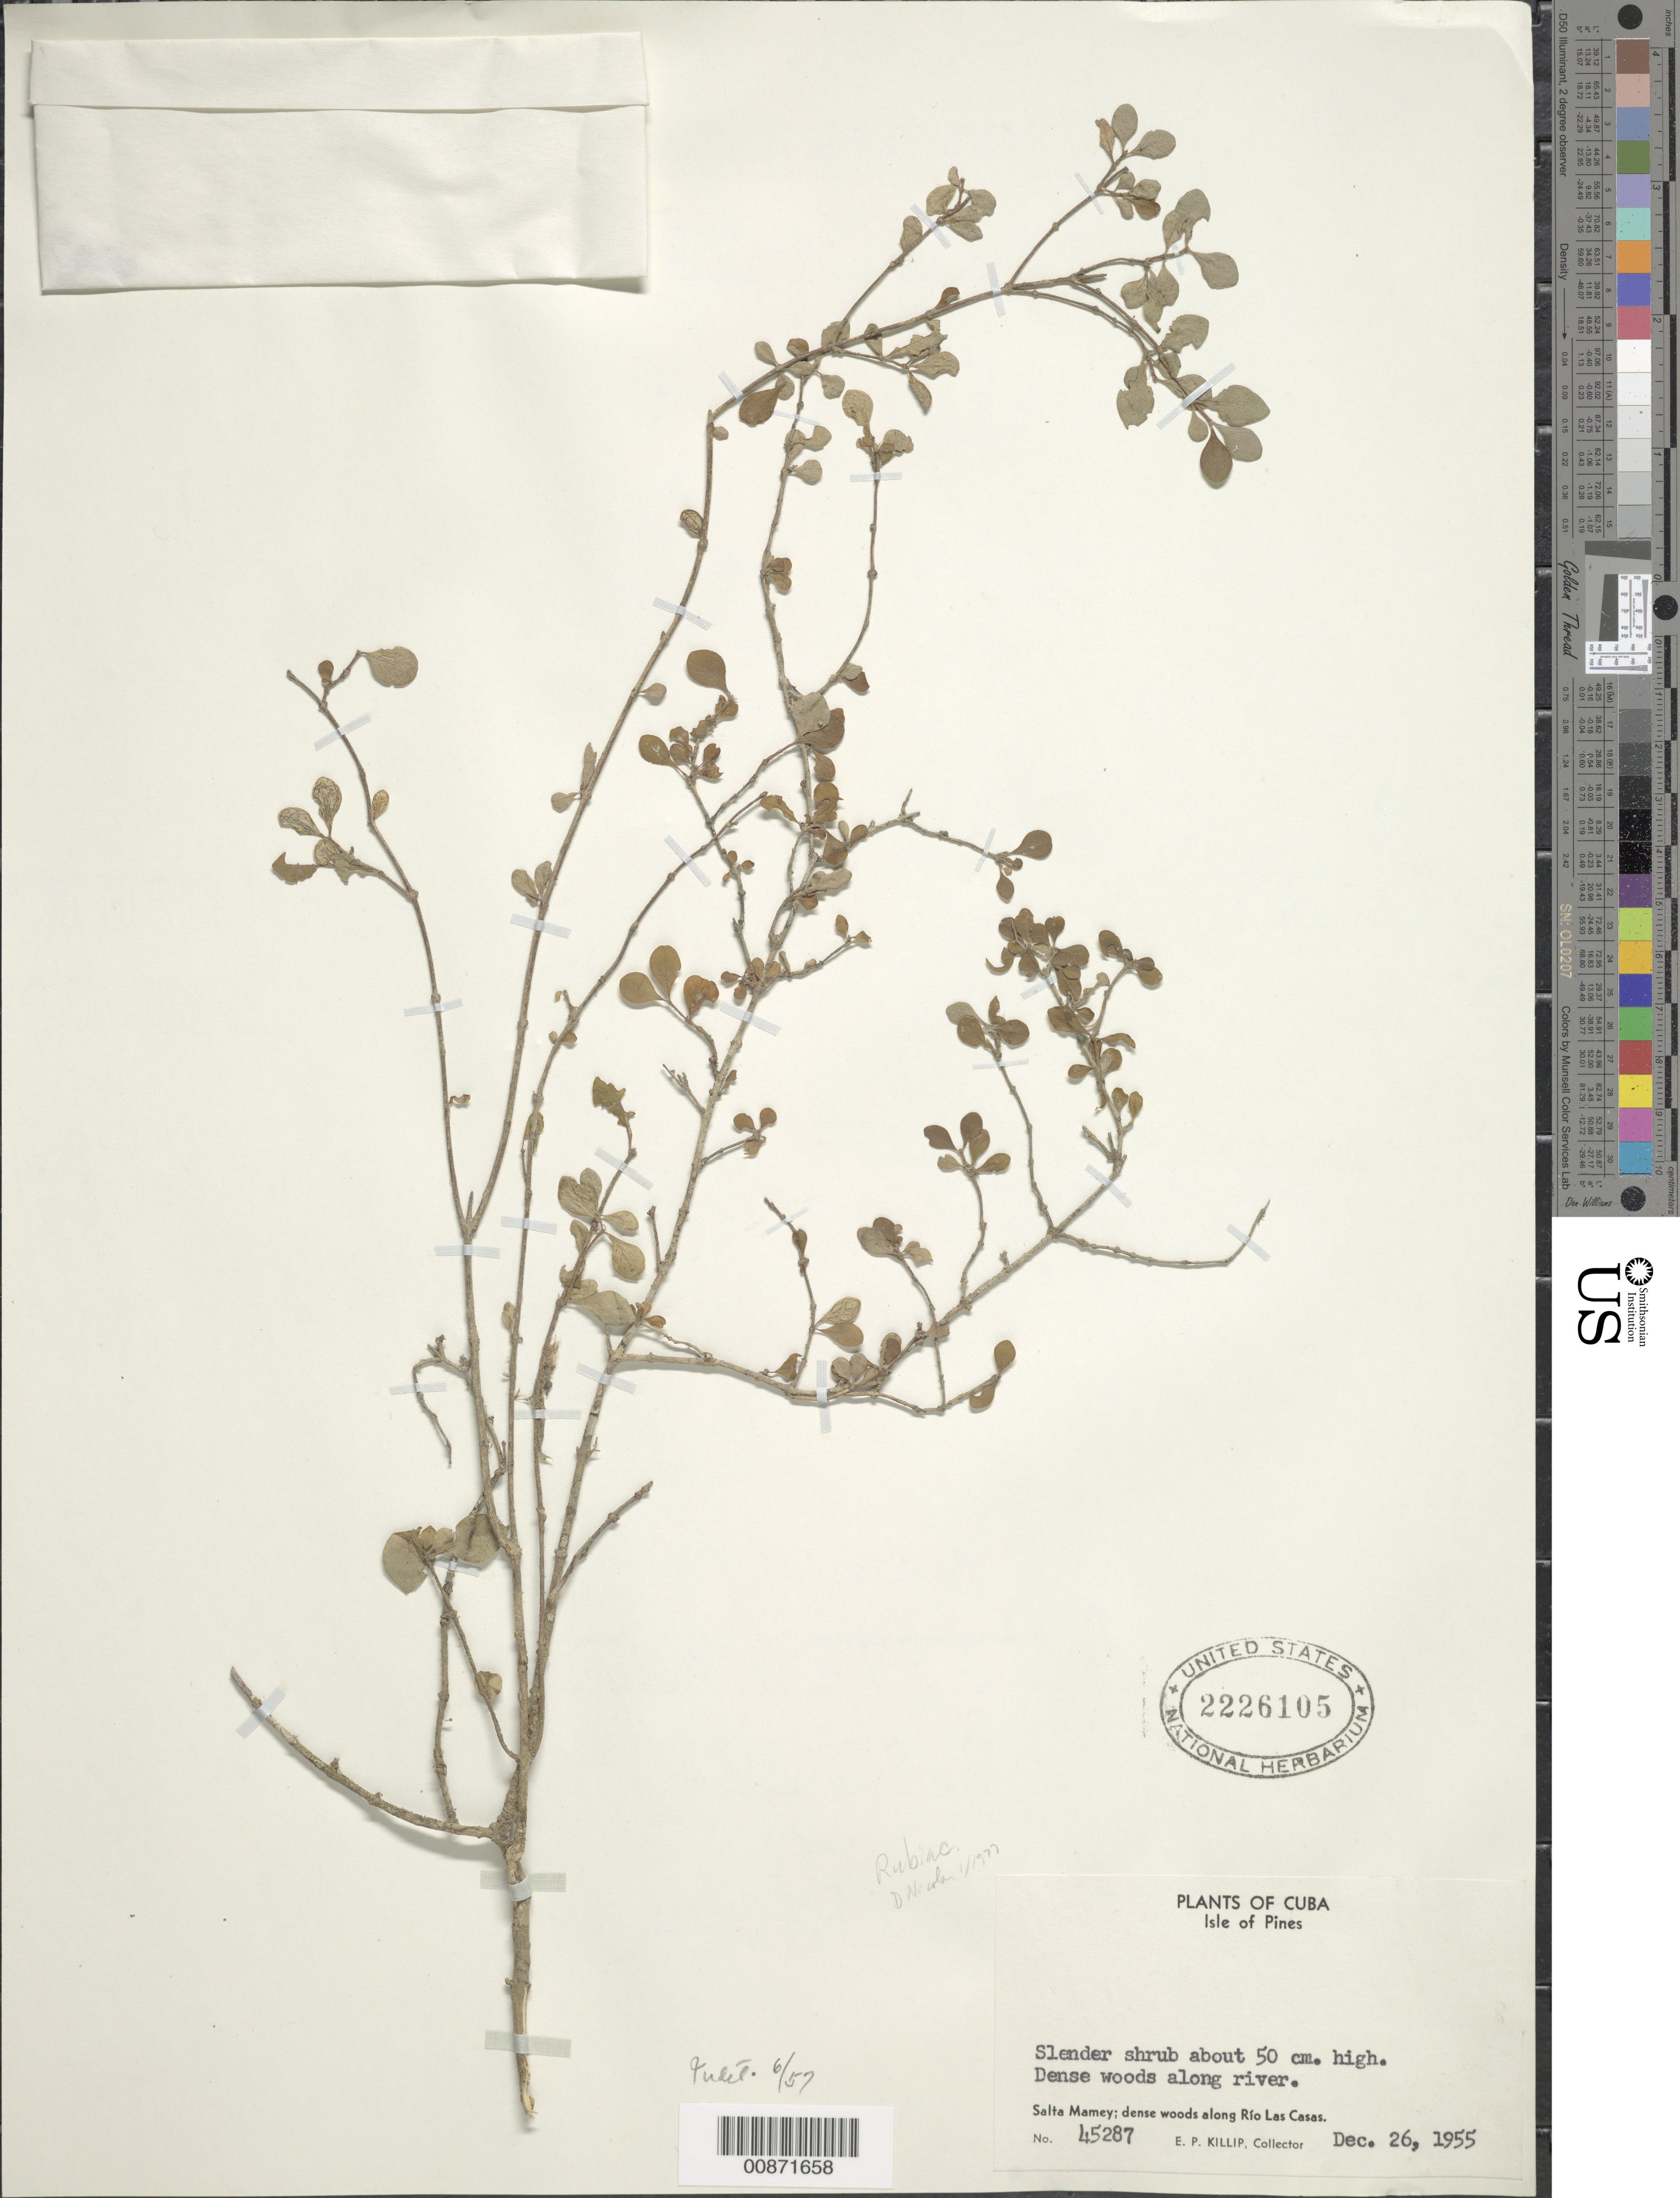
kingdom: Plantae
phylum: Tracheophyta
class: Magnoliopsida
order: Gentianales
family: Rubiaceae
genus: Chione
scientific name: Chione sp.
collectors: E. P. Killip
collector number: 45287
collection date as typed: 26 Dec 1955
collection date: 1955-12-26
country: Cuba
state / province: Isla de La Juventud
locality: Salta Mamey, along Rio Las Casas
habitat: Dense woods along river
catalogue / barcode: US 2226105